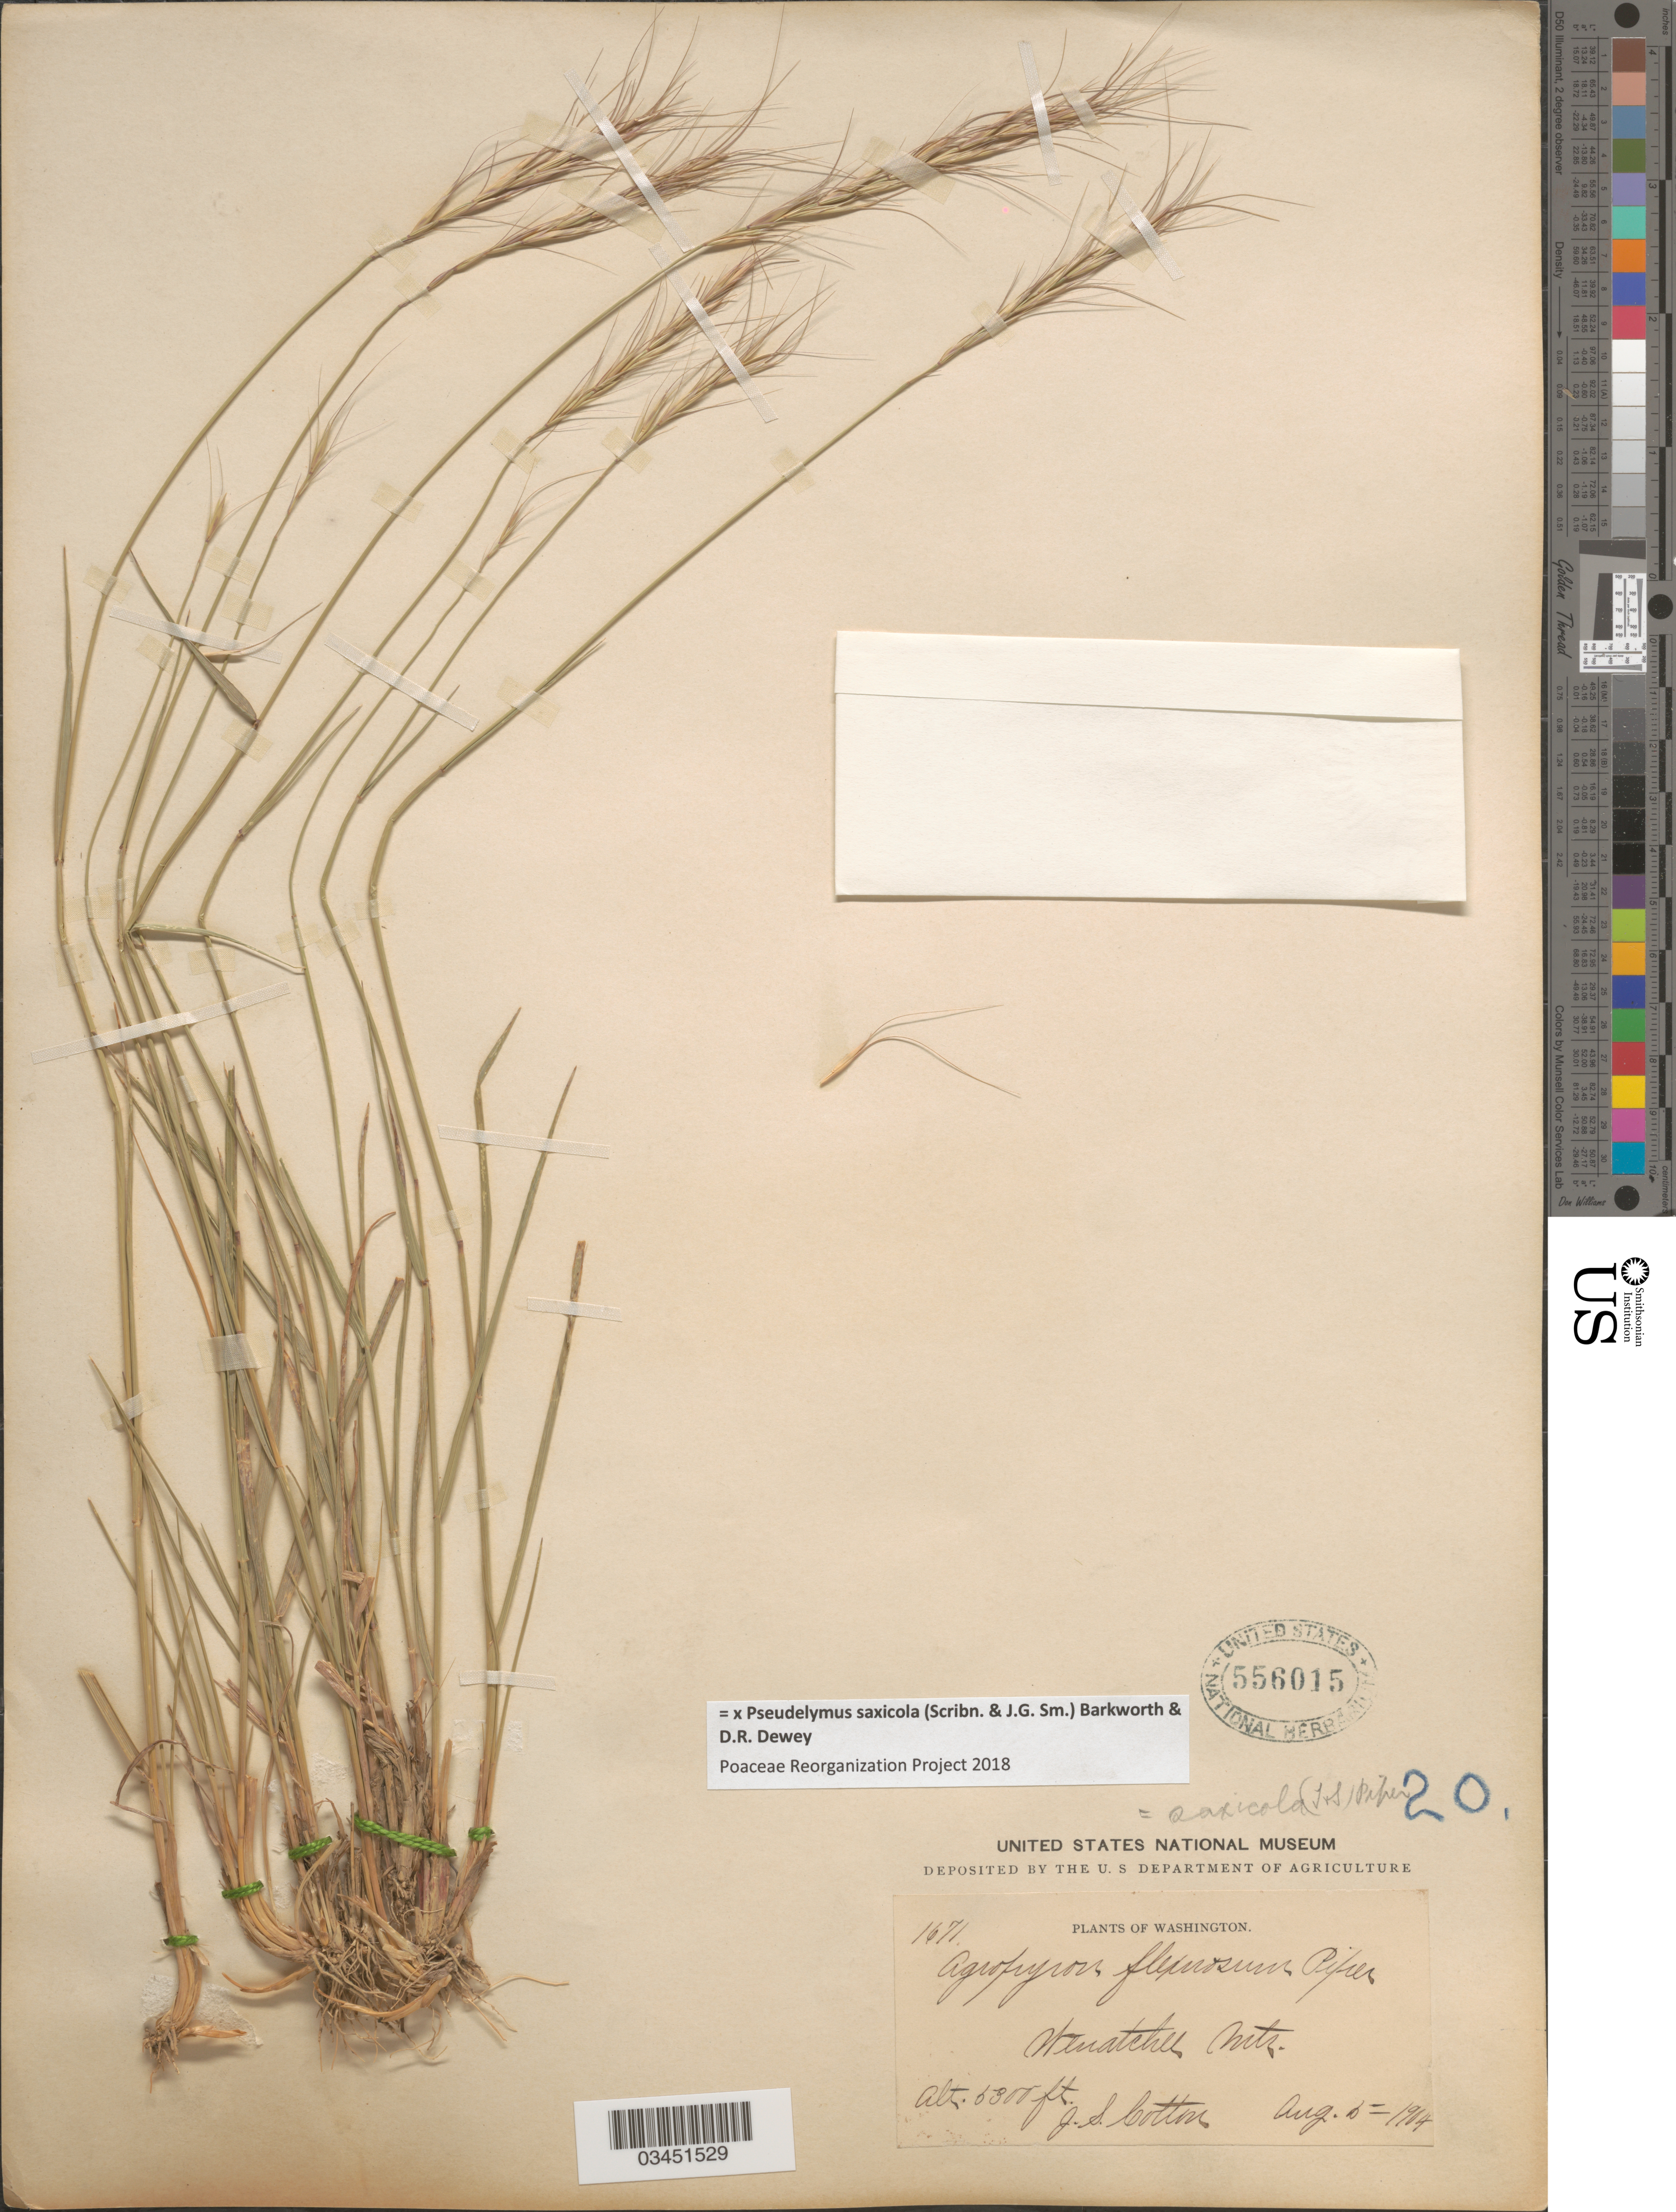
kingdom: Plantae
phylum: Tracheophyta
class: Liliopsida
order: Poales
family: Poaceae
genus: Pseudelymus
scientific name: x Pseudelymus saxicola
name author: (Scribn. & J.G. Sm.) Barkworth & Dewey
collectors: J. S. Cotton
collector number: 1671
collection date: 1904-08-05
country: United States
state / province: Washington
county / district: Chelan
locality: Wenatchee Mts.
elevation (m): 1615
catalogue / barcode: US 556015